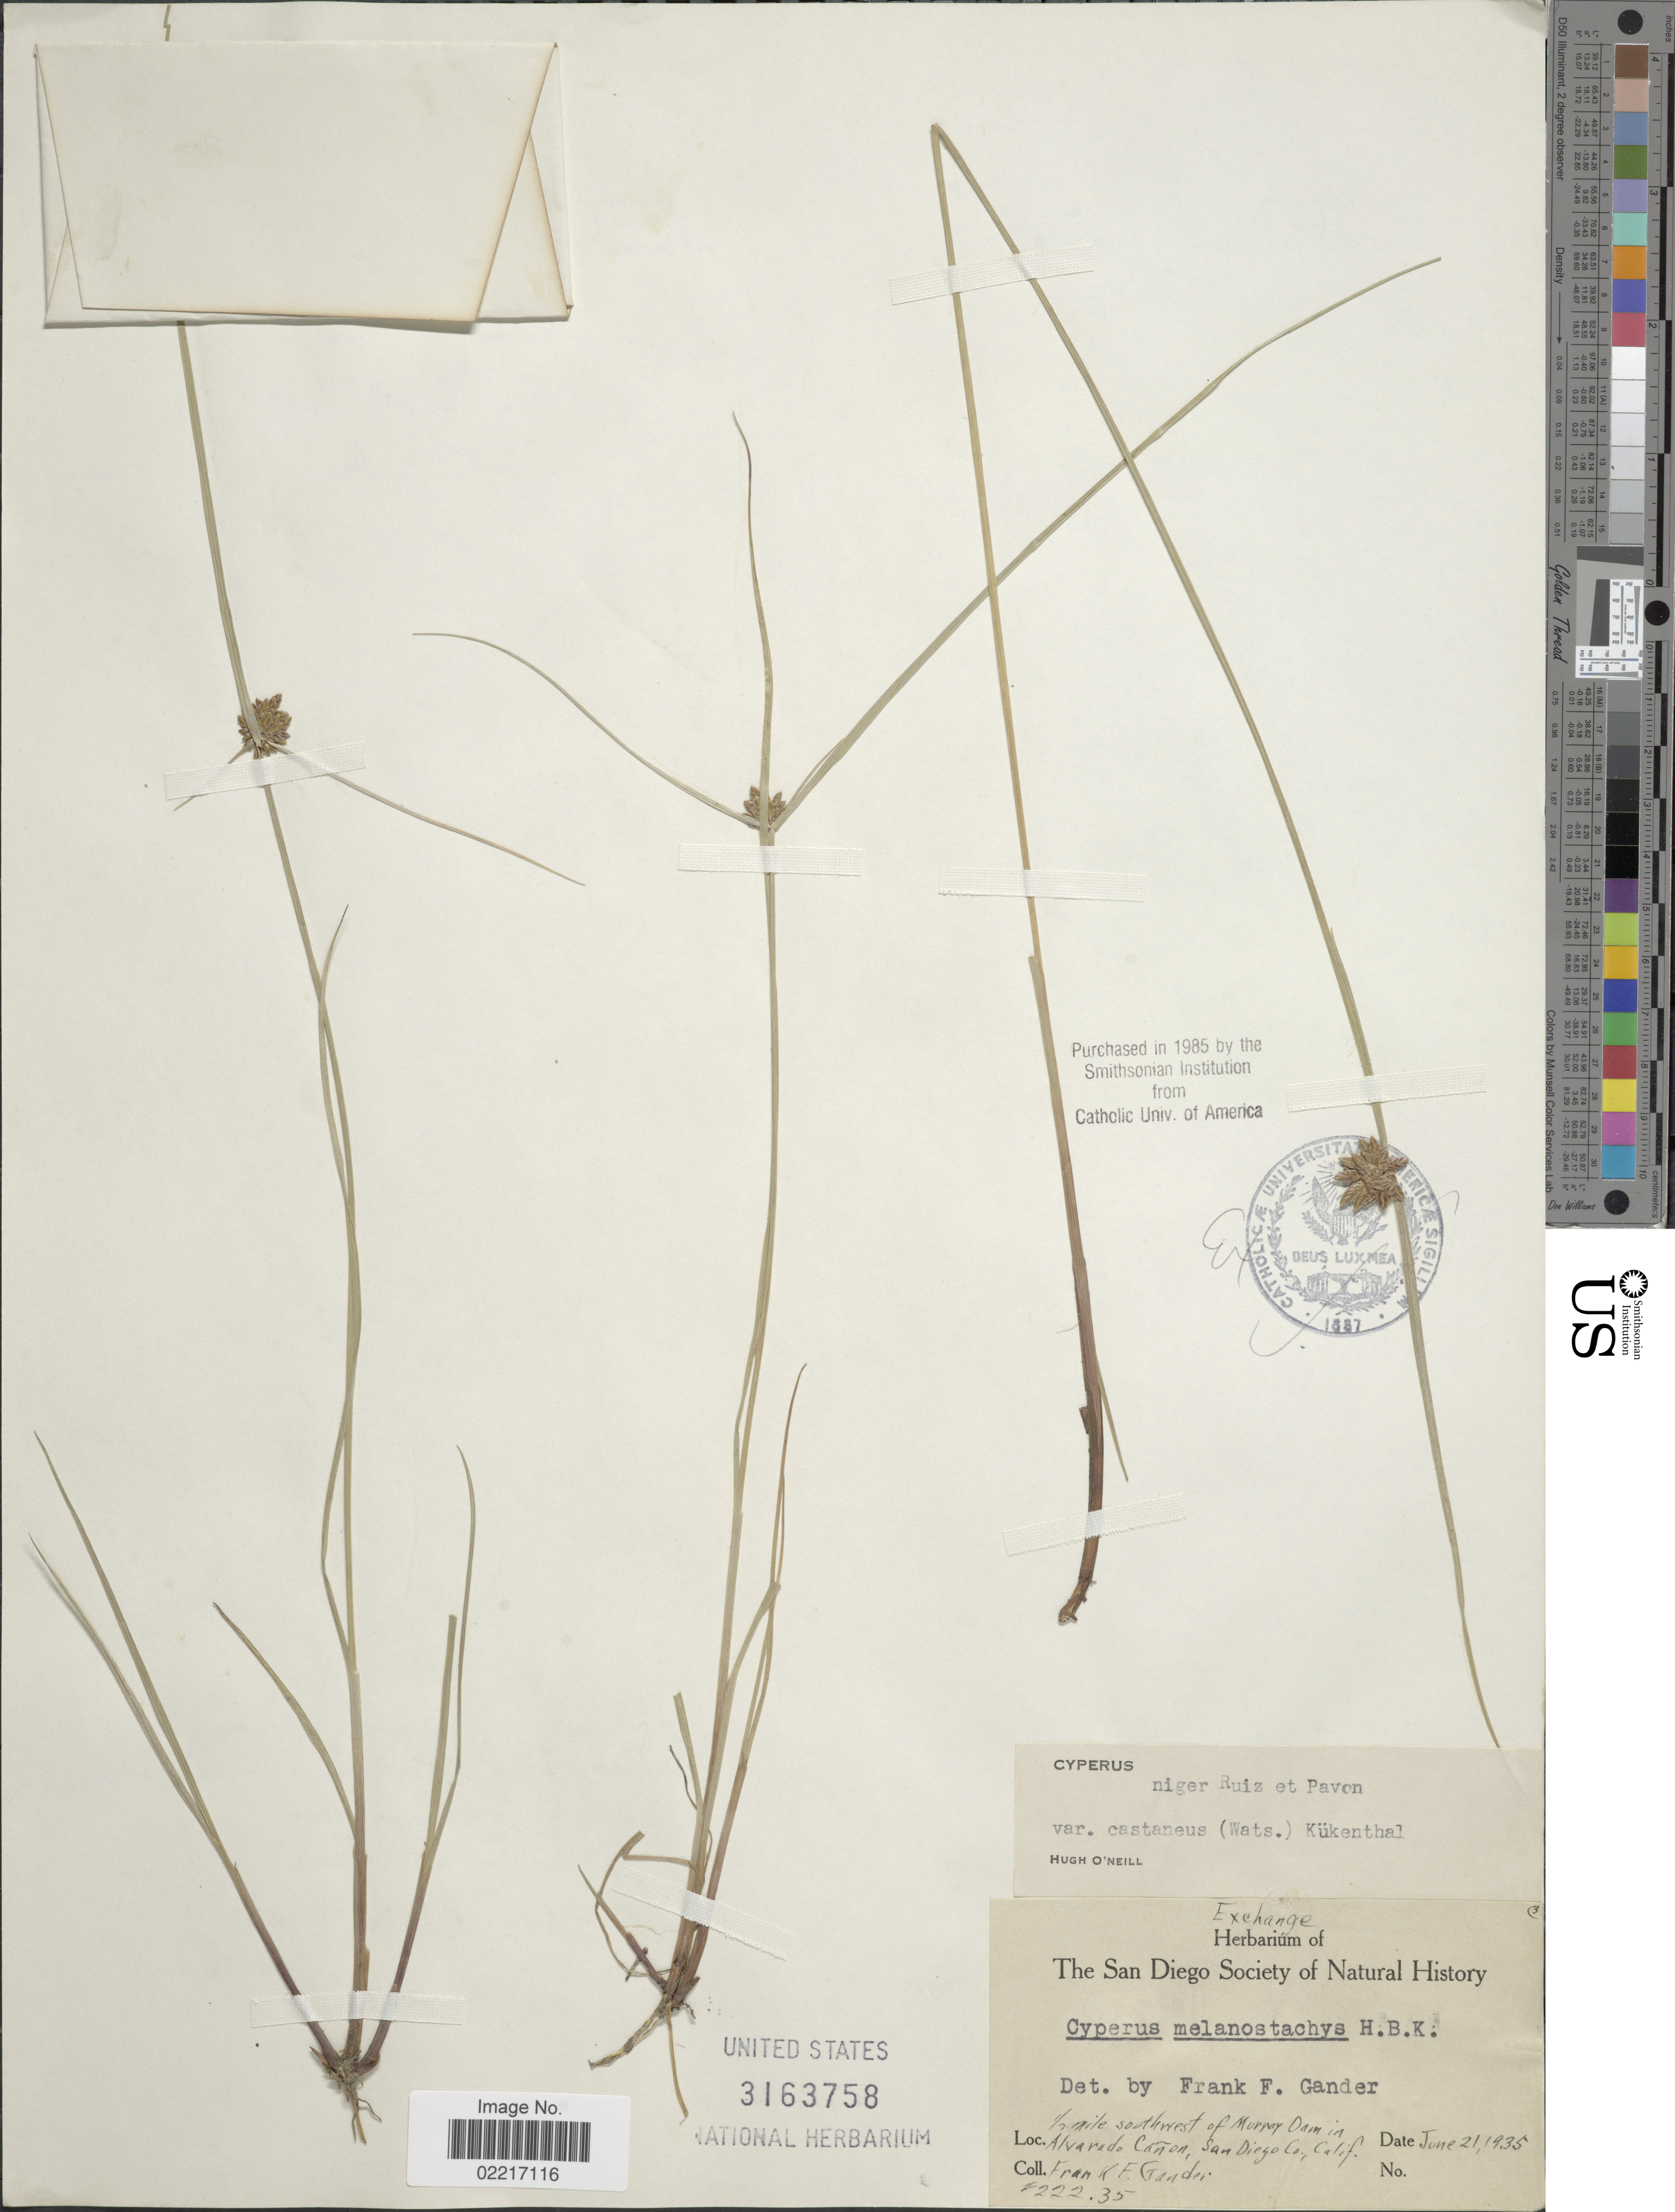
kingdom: Plantae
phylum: Tracheophyta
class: Liliopsida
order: Poales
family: Cyperaceae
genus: Cyperus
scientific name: Cyperus niger var. castaneus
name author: (S. Watson) Kük.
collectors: F. Gander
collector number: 22235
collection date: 1935-06-21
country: United States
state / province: California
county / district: San Diego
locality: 1/2 mile southwest of Murray Dam in Alvarado Canon, San Diego Co.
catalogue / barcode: US 3163758